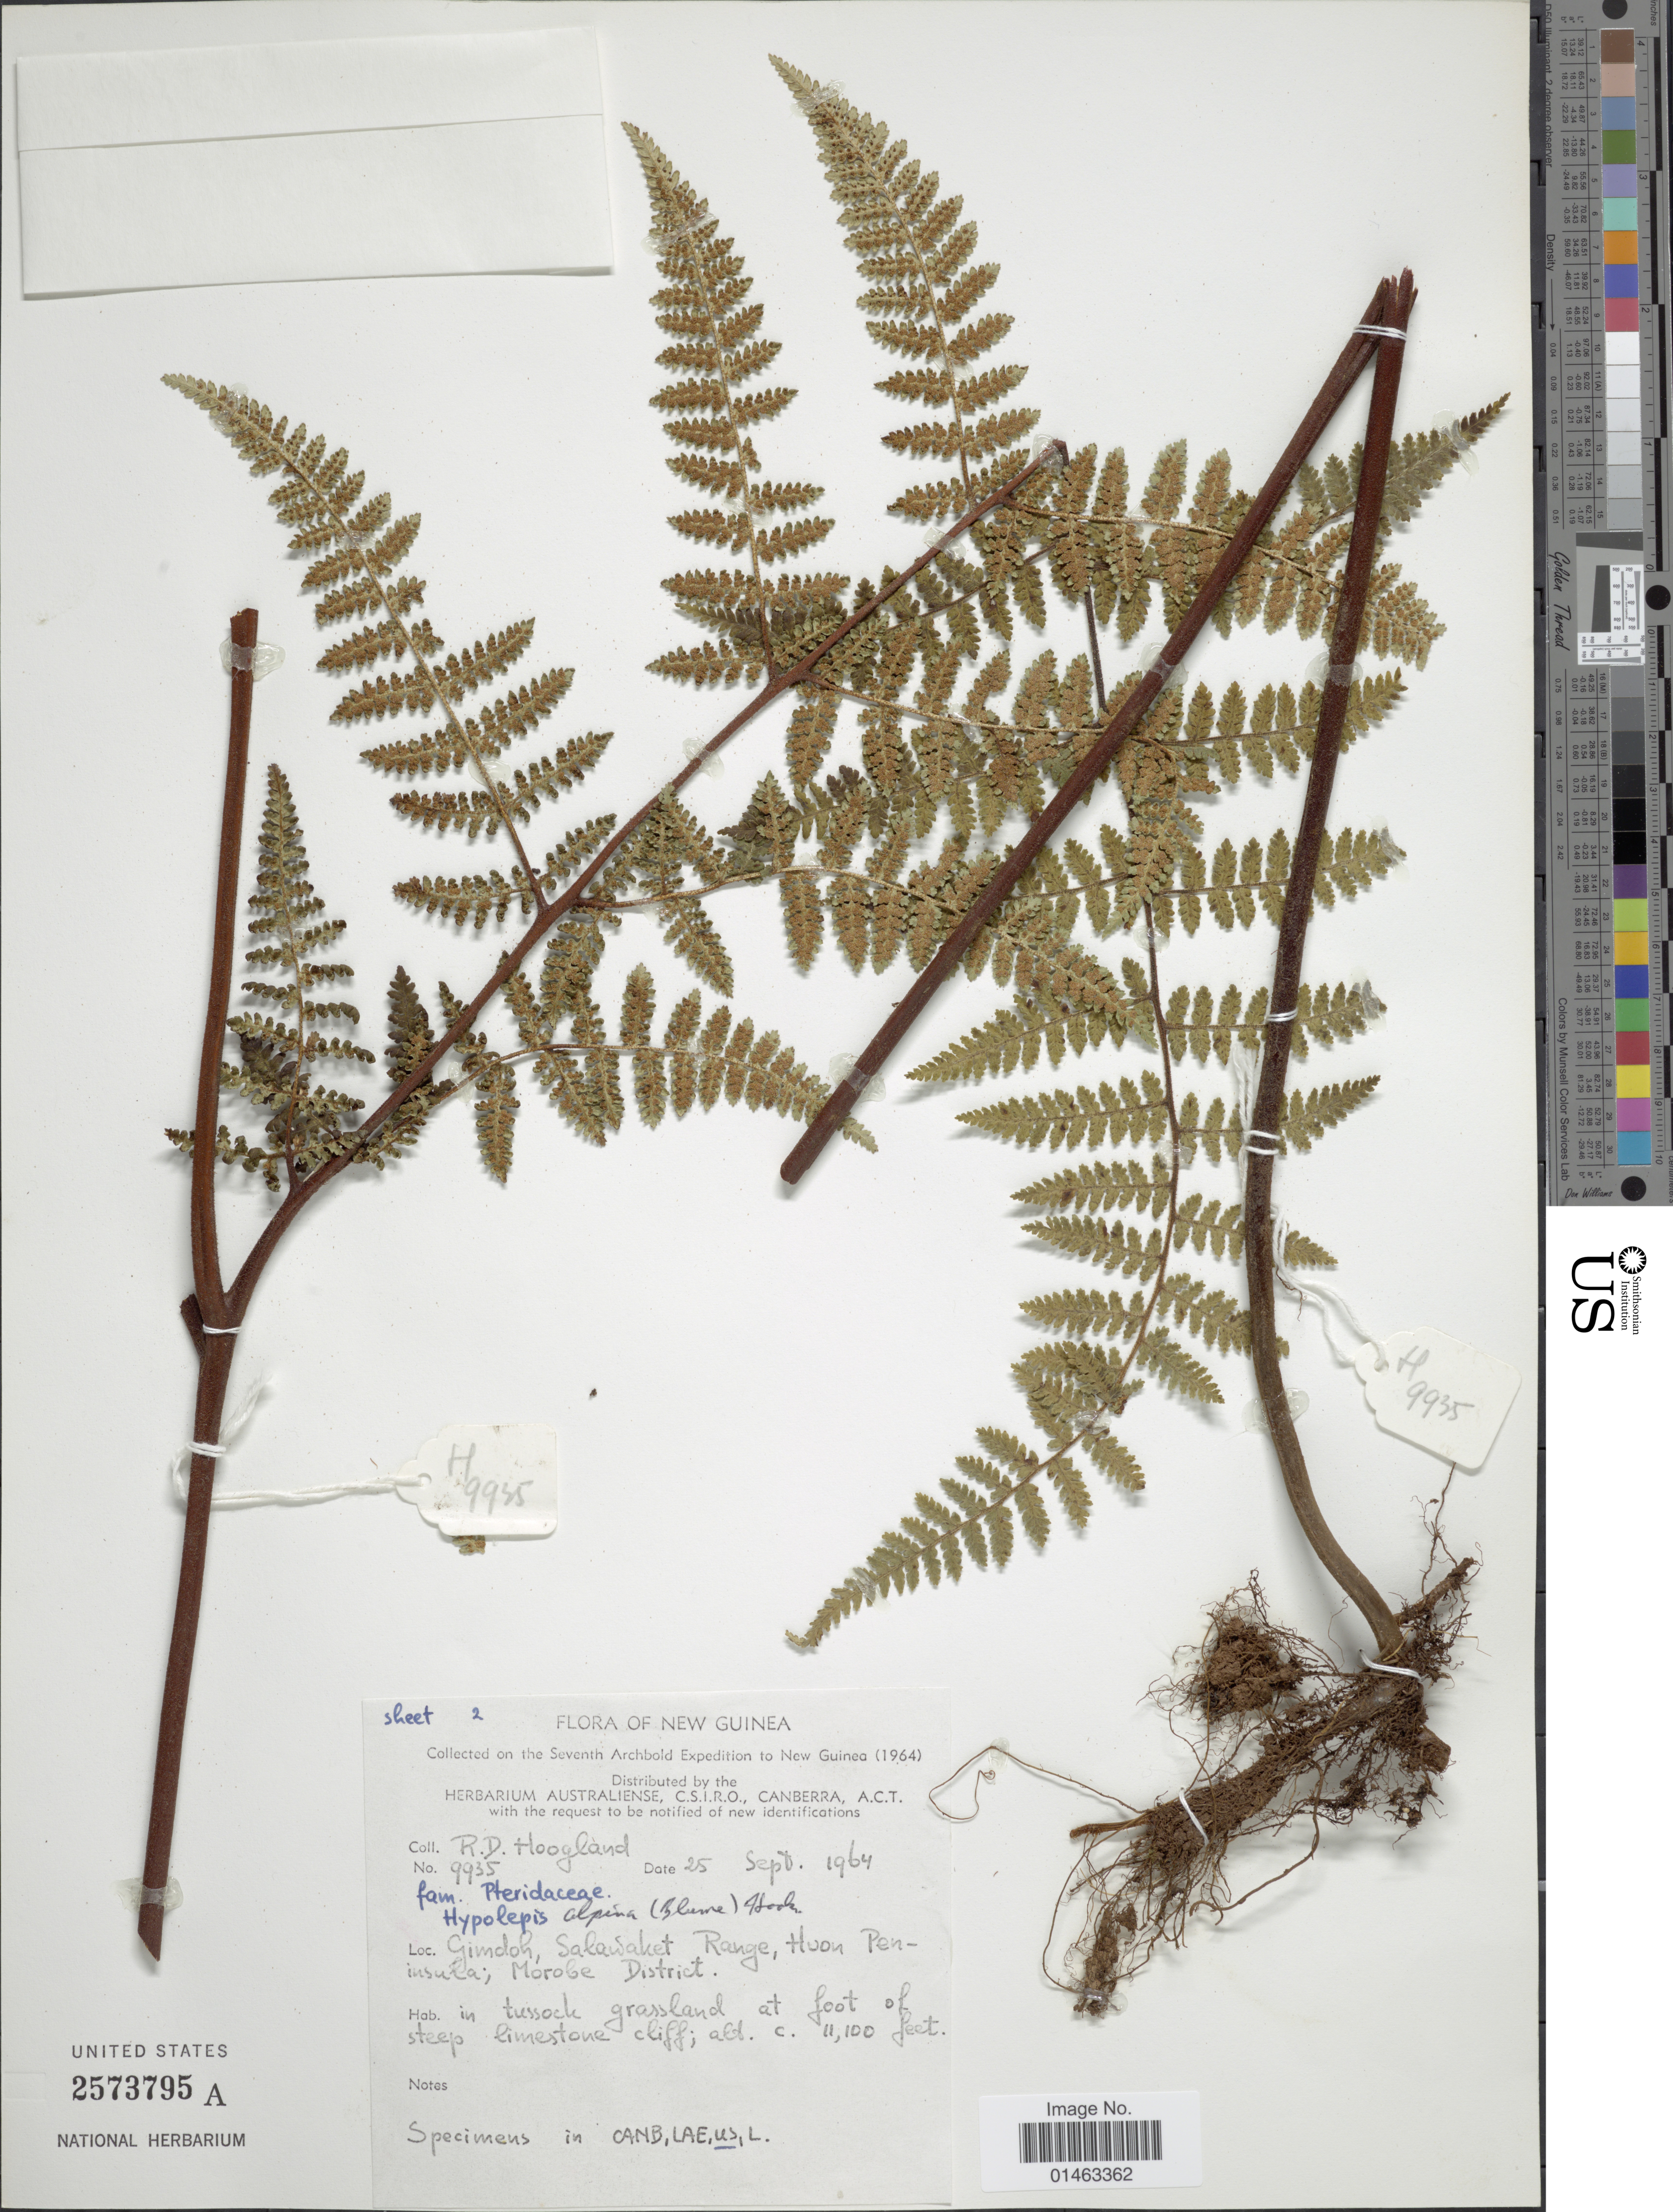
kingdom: Plantae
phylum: Tracheophyta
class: Polypodiopsida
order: Polypodiales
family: Dennstaedtiaceae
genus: Hypolepis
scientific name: Hypolepis alpina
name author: (Blume) Hook.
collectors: R. D. Hoogland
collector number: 9935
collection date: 1964-09-25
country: Papua New Guinea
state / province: Morobe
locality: Flora of New Guinea, Gimdoh, Salawaket Range, Huon Peninsula, Morobe District [interpreted]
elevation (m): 3383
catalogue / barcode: US 2573795A